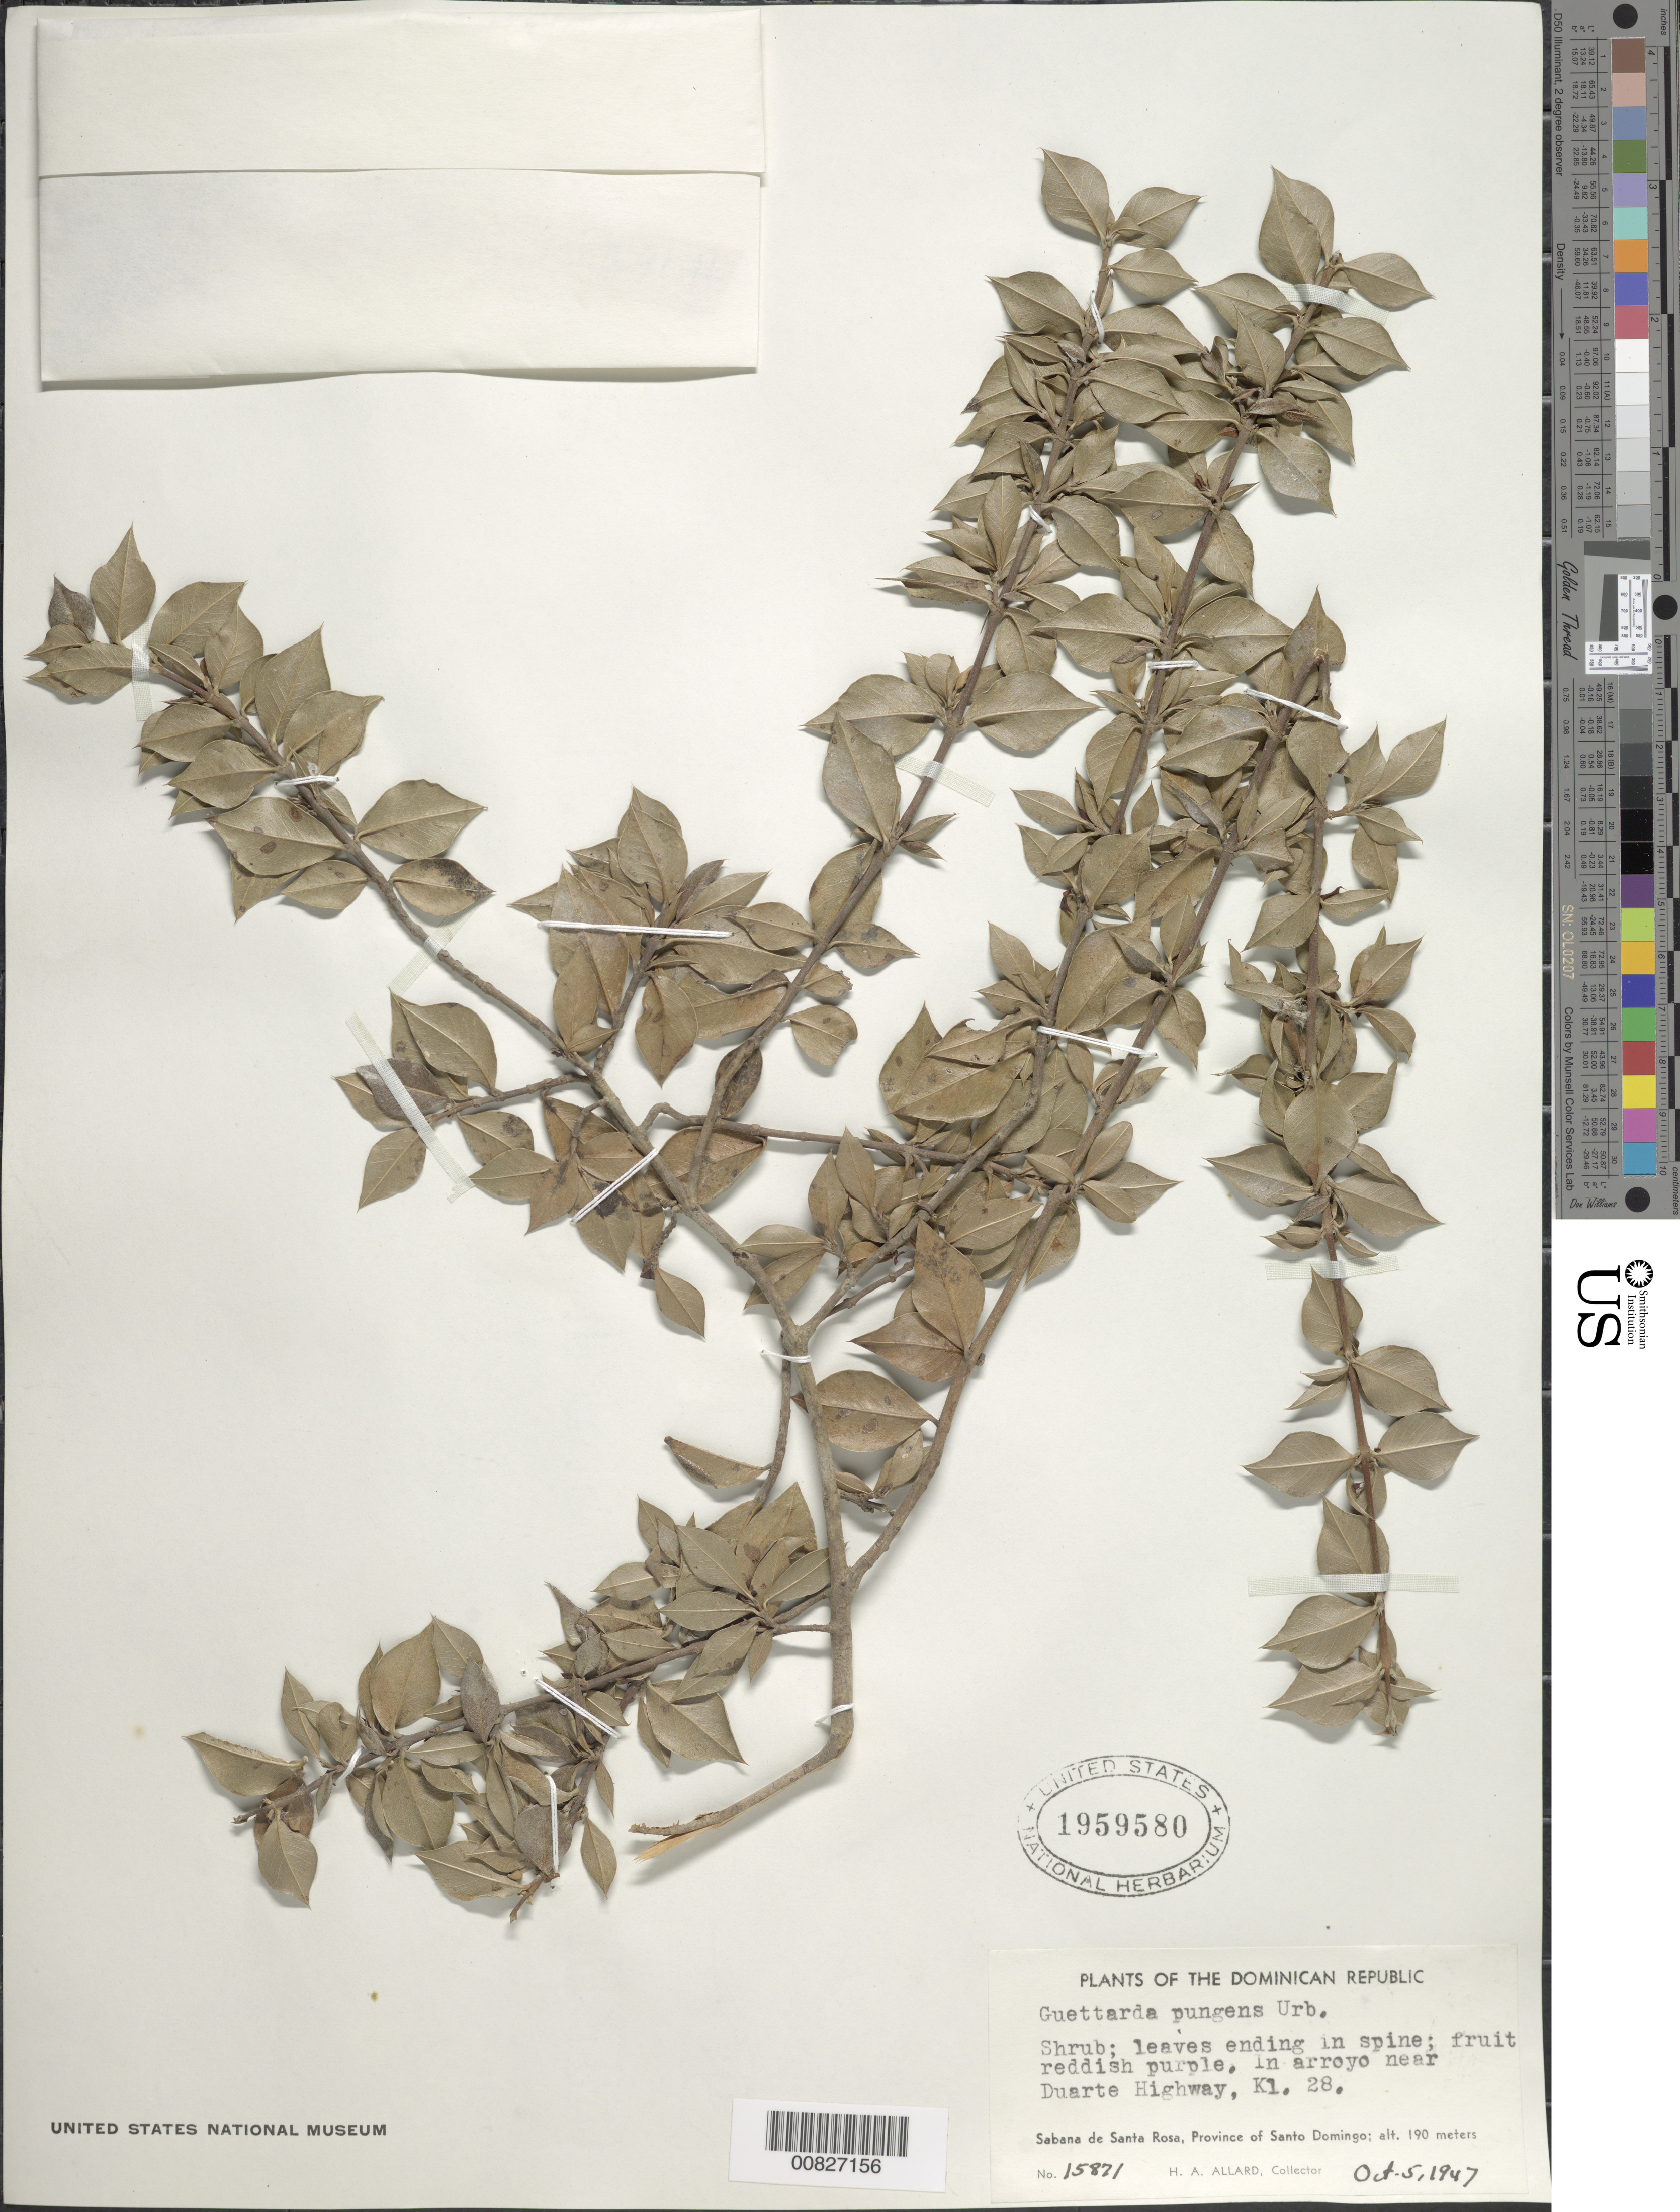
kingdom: Plantae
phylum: Tracheophyta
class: Magnoliopsida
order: Gentianales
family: Rubiaceae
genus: Guettarda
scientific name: Guettarda pungens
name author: Urb.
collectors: H. A. Allard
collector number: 15871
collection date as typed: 05 Oct 1947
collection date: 1947-10-05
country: Dominican Republic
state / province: Distrito Nacional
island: Hispaniola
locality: Near Duarte Highway, Kl. 28, Sabana de Santa Rosa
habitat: In arroyo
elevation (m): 190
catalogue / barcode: US 1959580